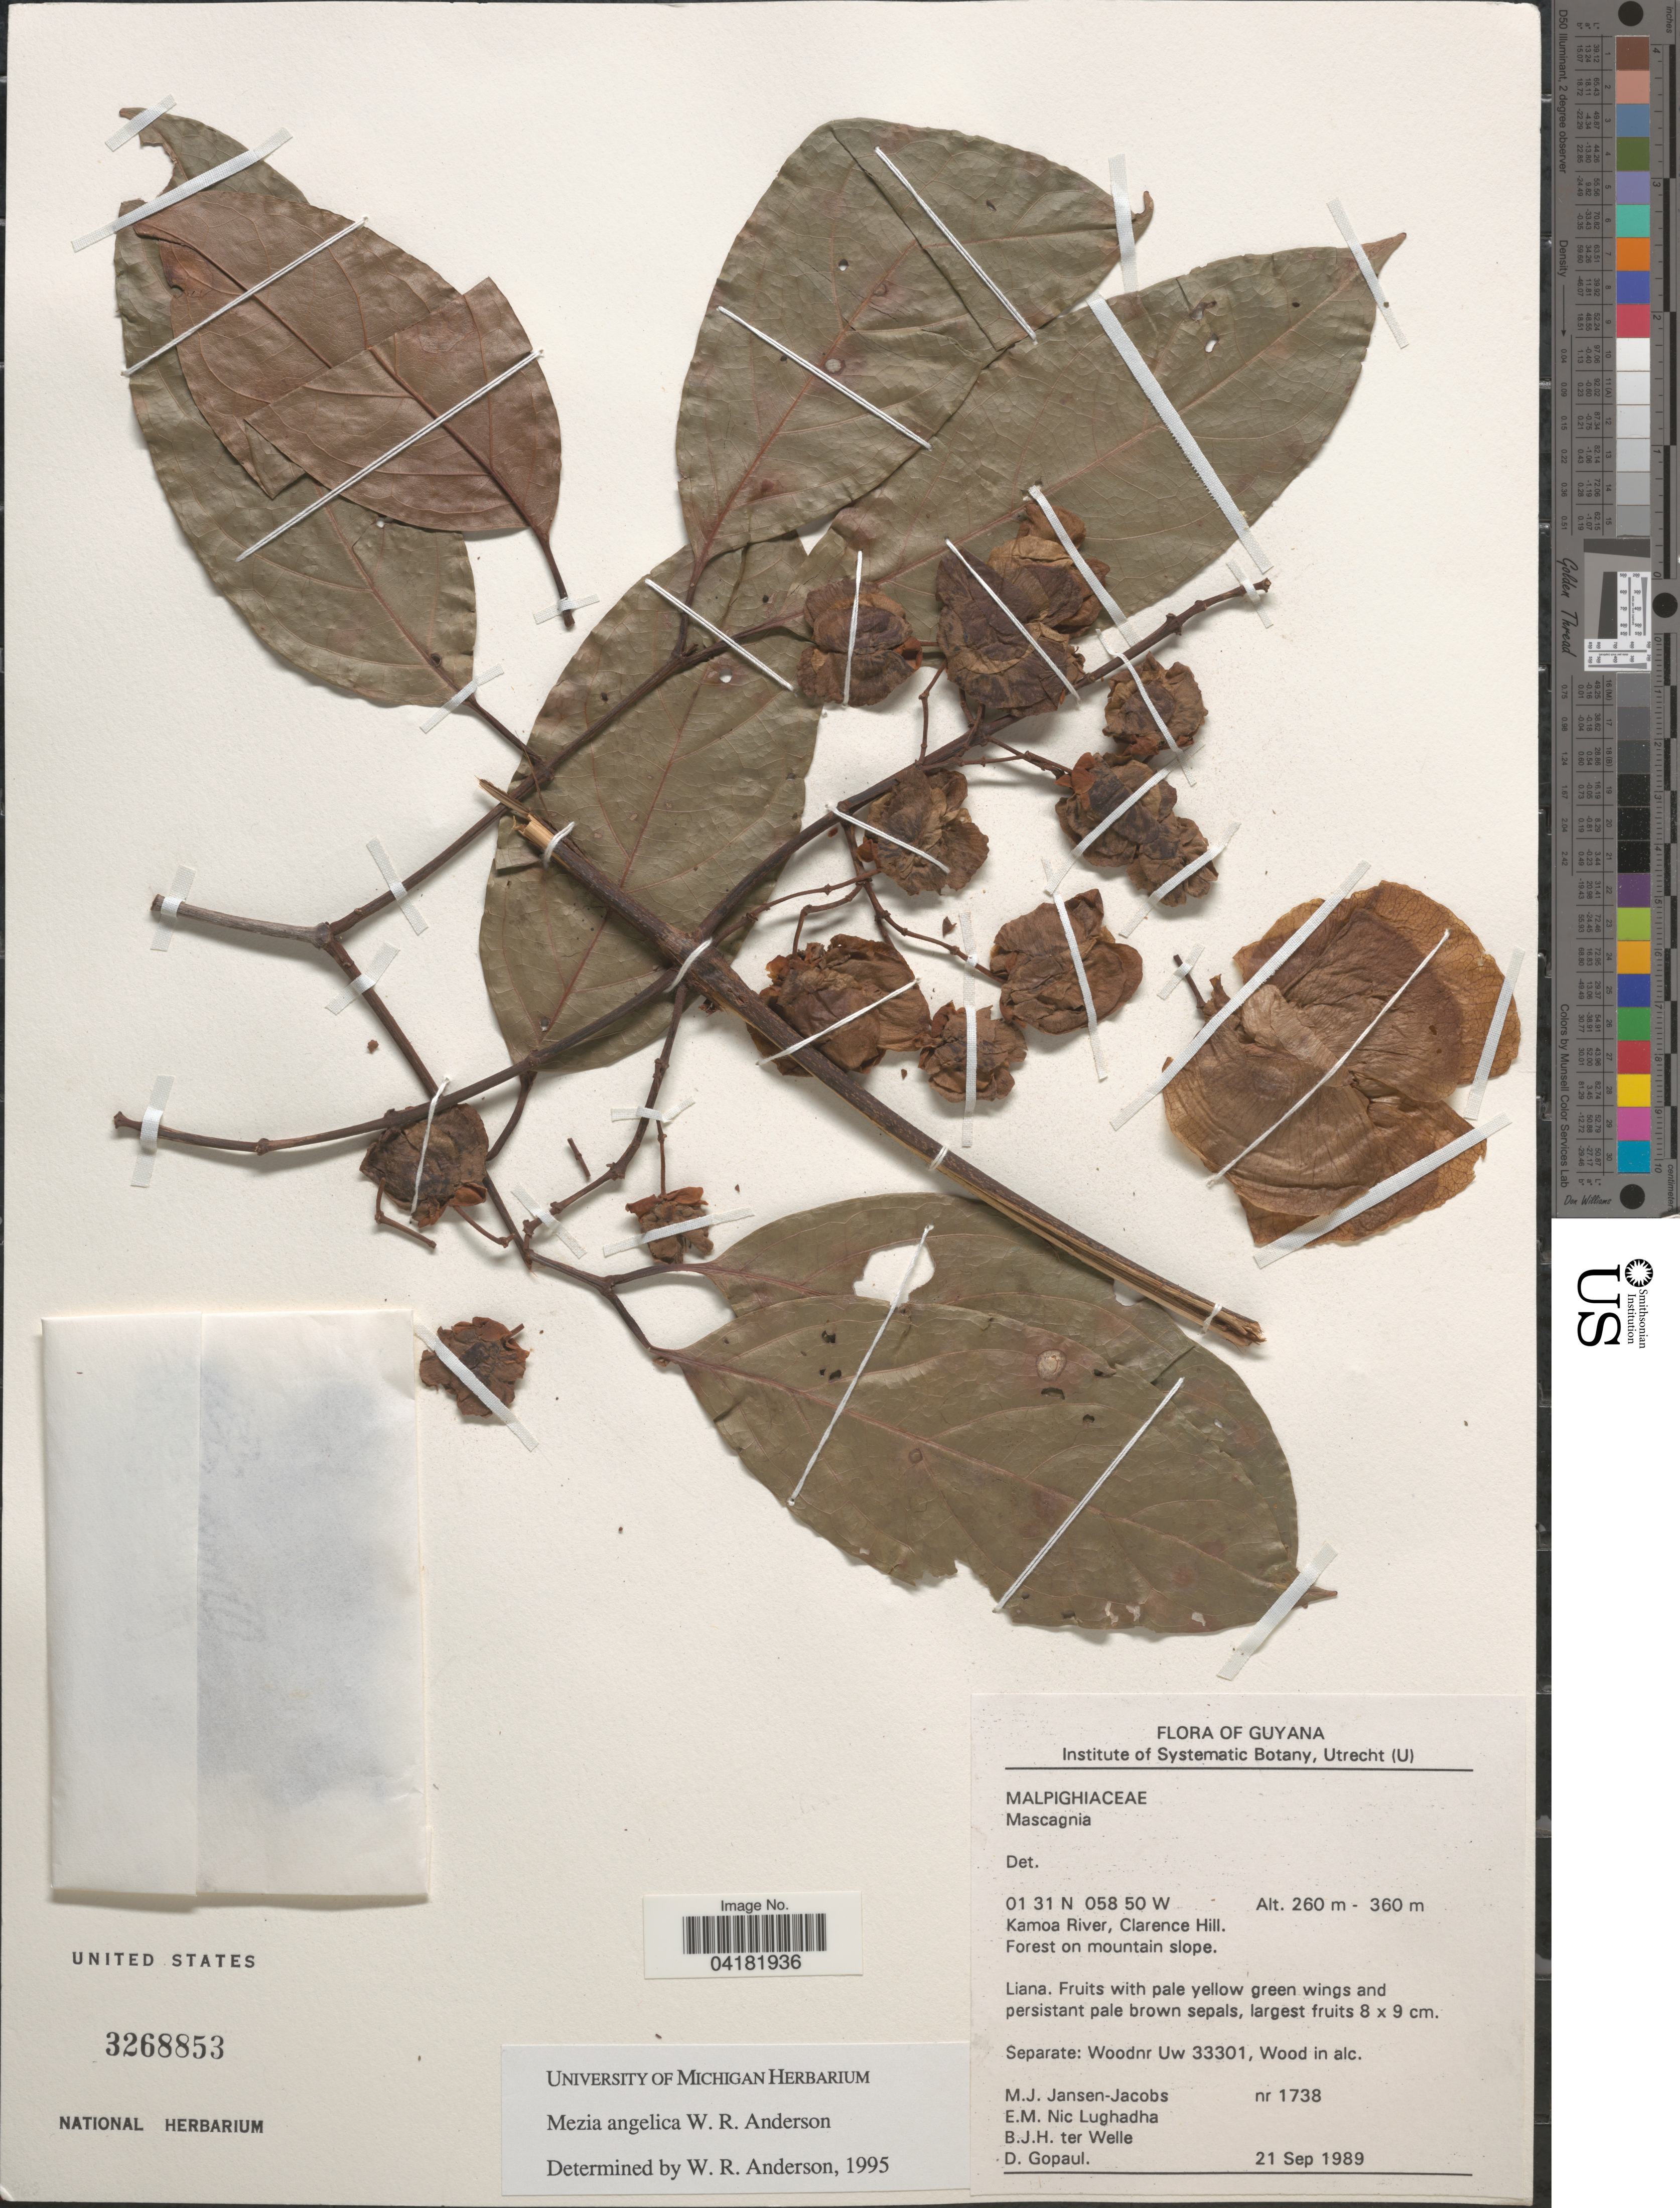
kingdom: Plantae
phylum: Tracheophyta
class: Magnoliopsida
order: Malpighiales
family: Malpighiaceae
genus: Mezia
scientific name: Mezia angelica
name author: W.R. Anderson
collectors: M. J. Jansen-Jacobs, E. Nic Lughadha, B. ter Welle & D. Gopaul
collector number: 1738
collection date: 1989-09-21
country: Guyana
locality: Kamoa River, Clarence Hill. Forest on mountain slope.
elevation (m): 260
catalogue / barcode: US 3268853